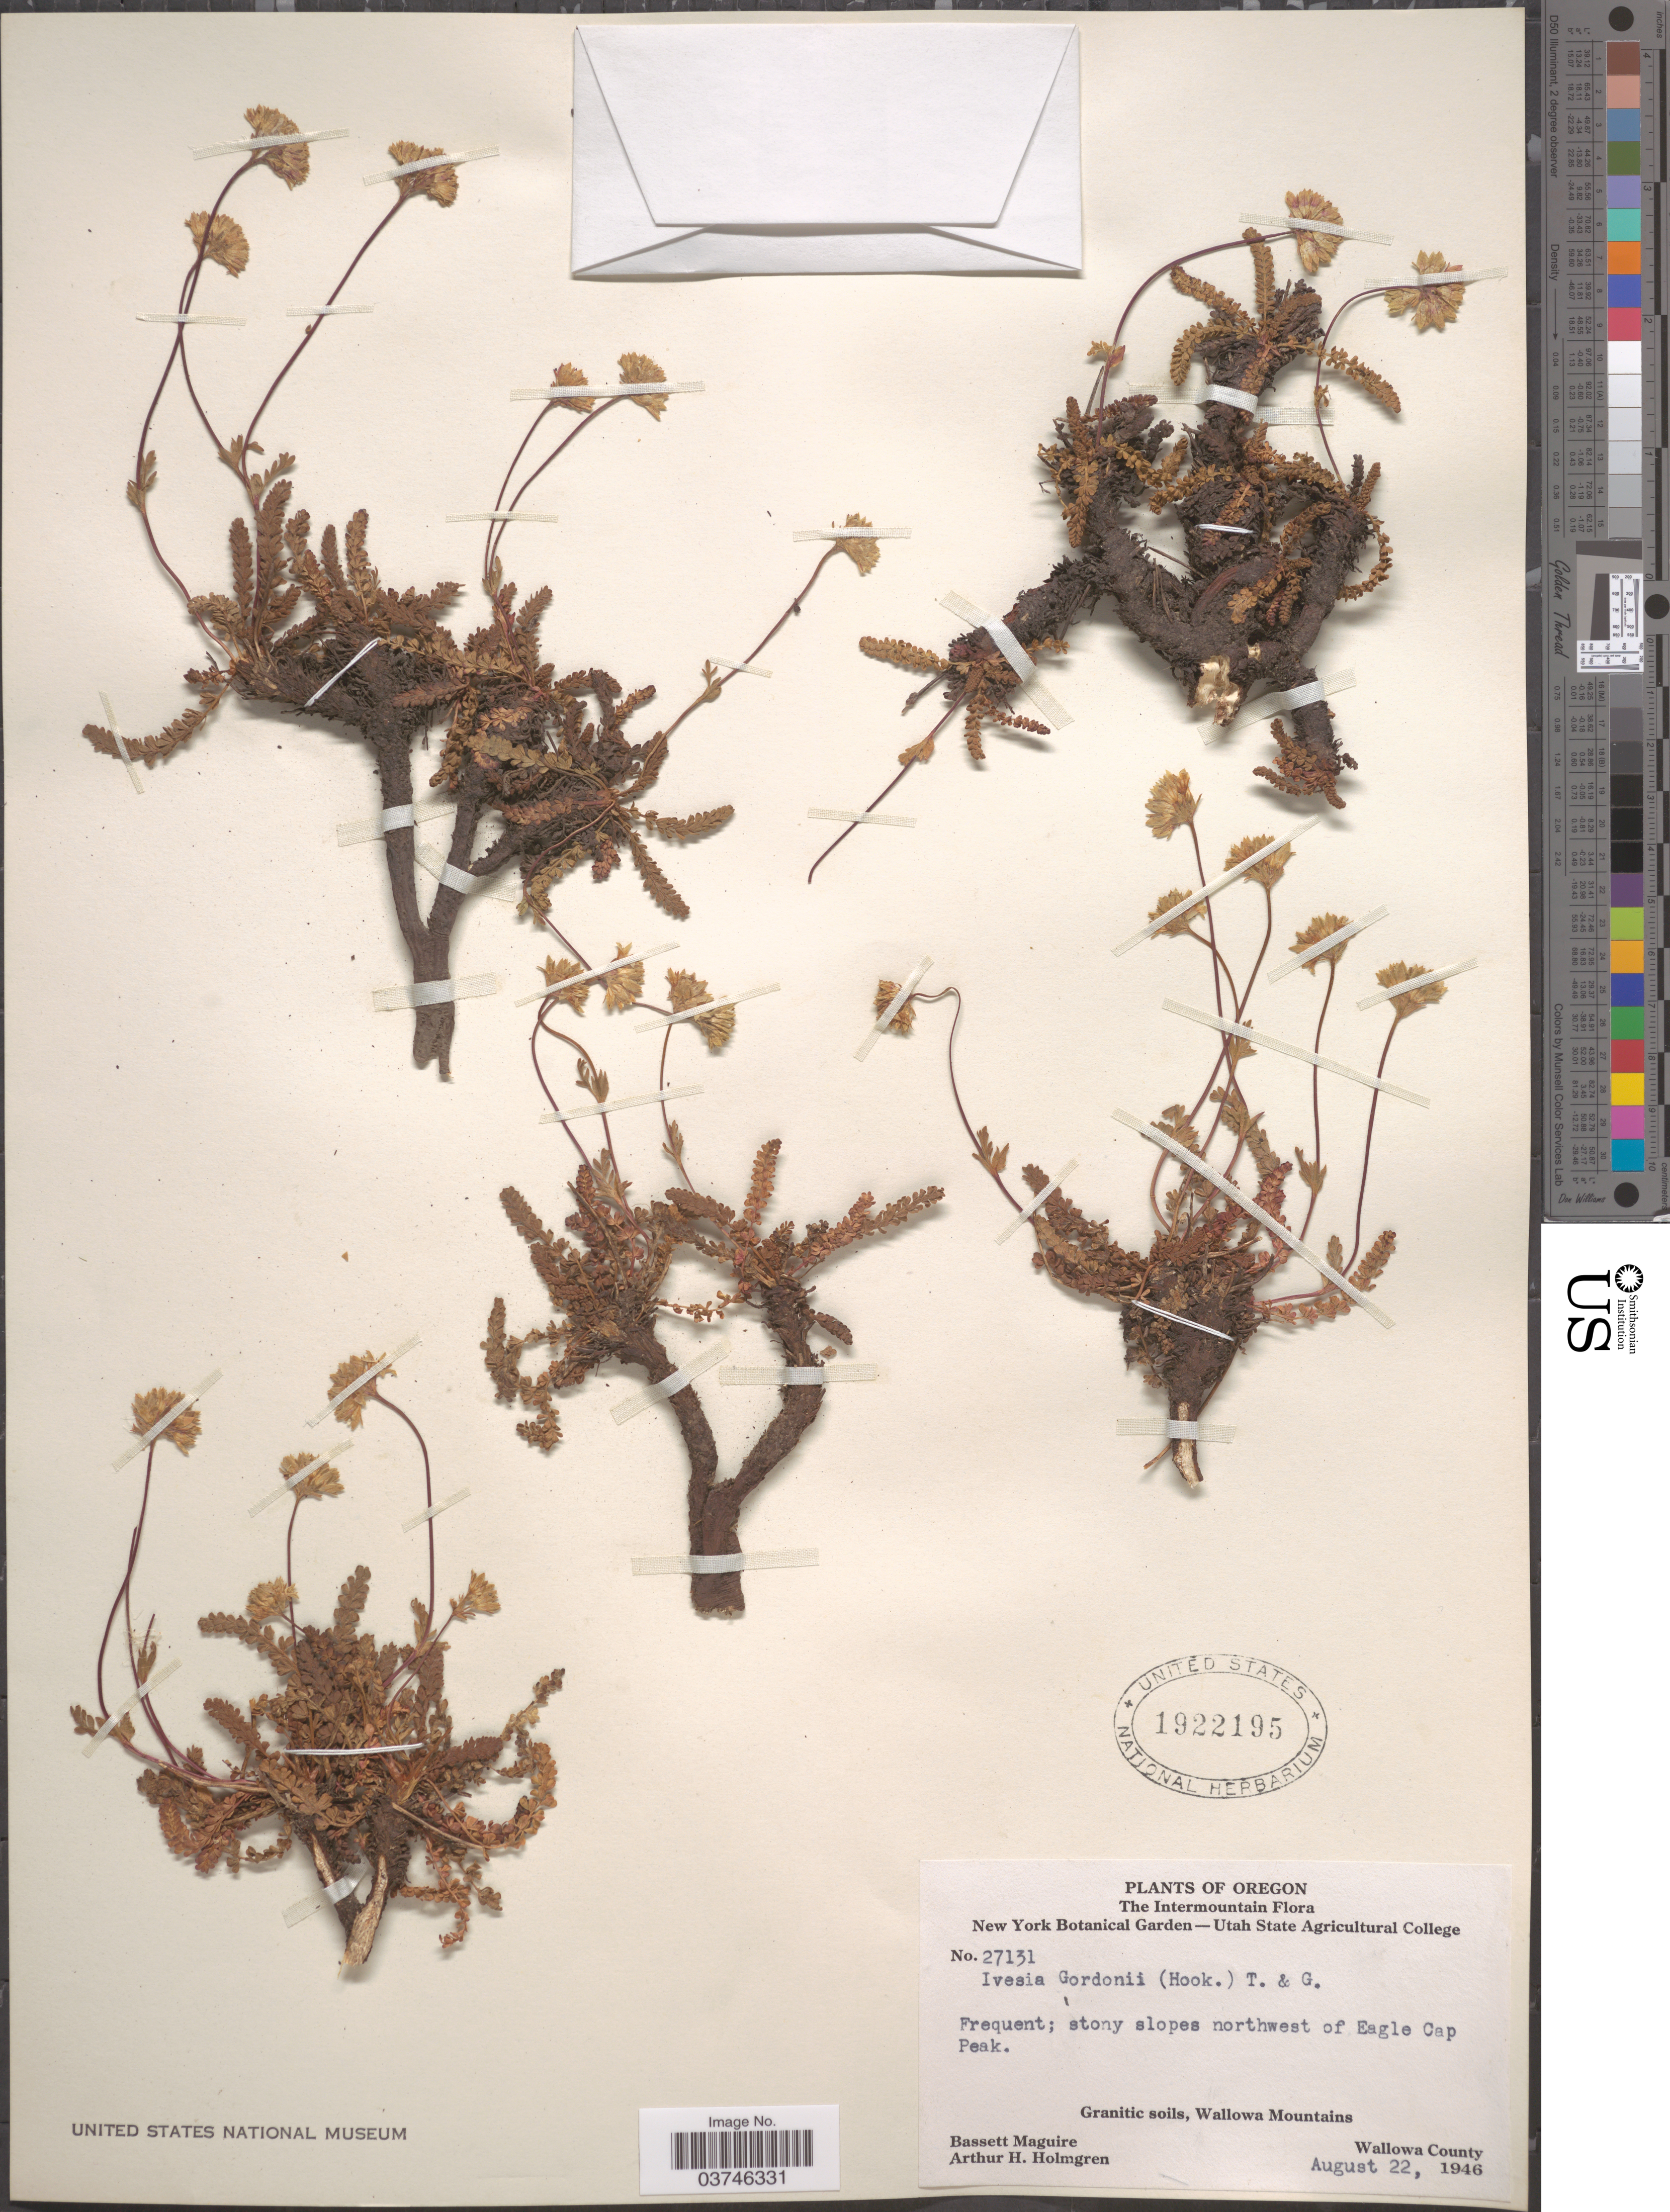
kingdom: Plantae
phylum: Tracheophyta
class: Magnoliopsida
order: Rosales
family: Rosaceae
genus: Potentilla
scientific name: Potentilla gordonii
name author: (Hook.) Greene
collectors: B. Maguire & A. H. Holmgren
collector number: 27131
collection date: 1946-08-22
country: United States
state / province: Oregon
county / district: Wallowa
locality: The Intermountain. Stony slopes northwest of Eagle Cap Peak. Granitic soils, Wallowa Mountains. Wallowa County.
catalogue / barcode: US 1922195